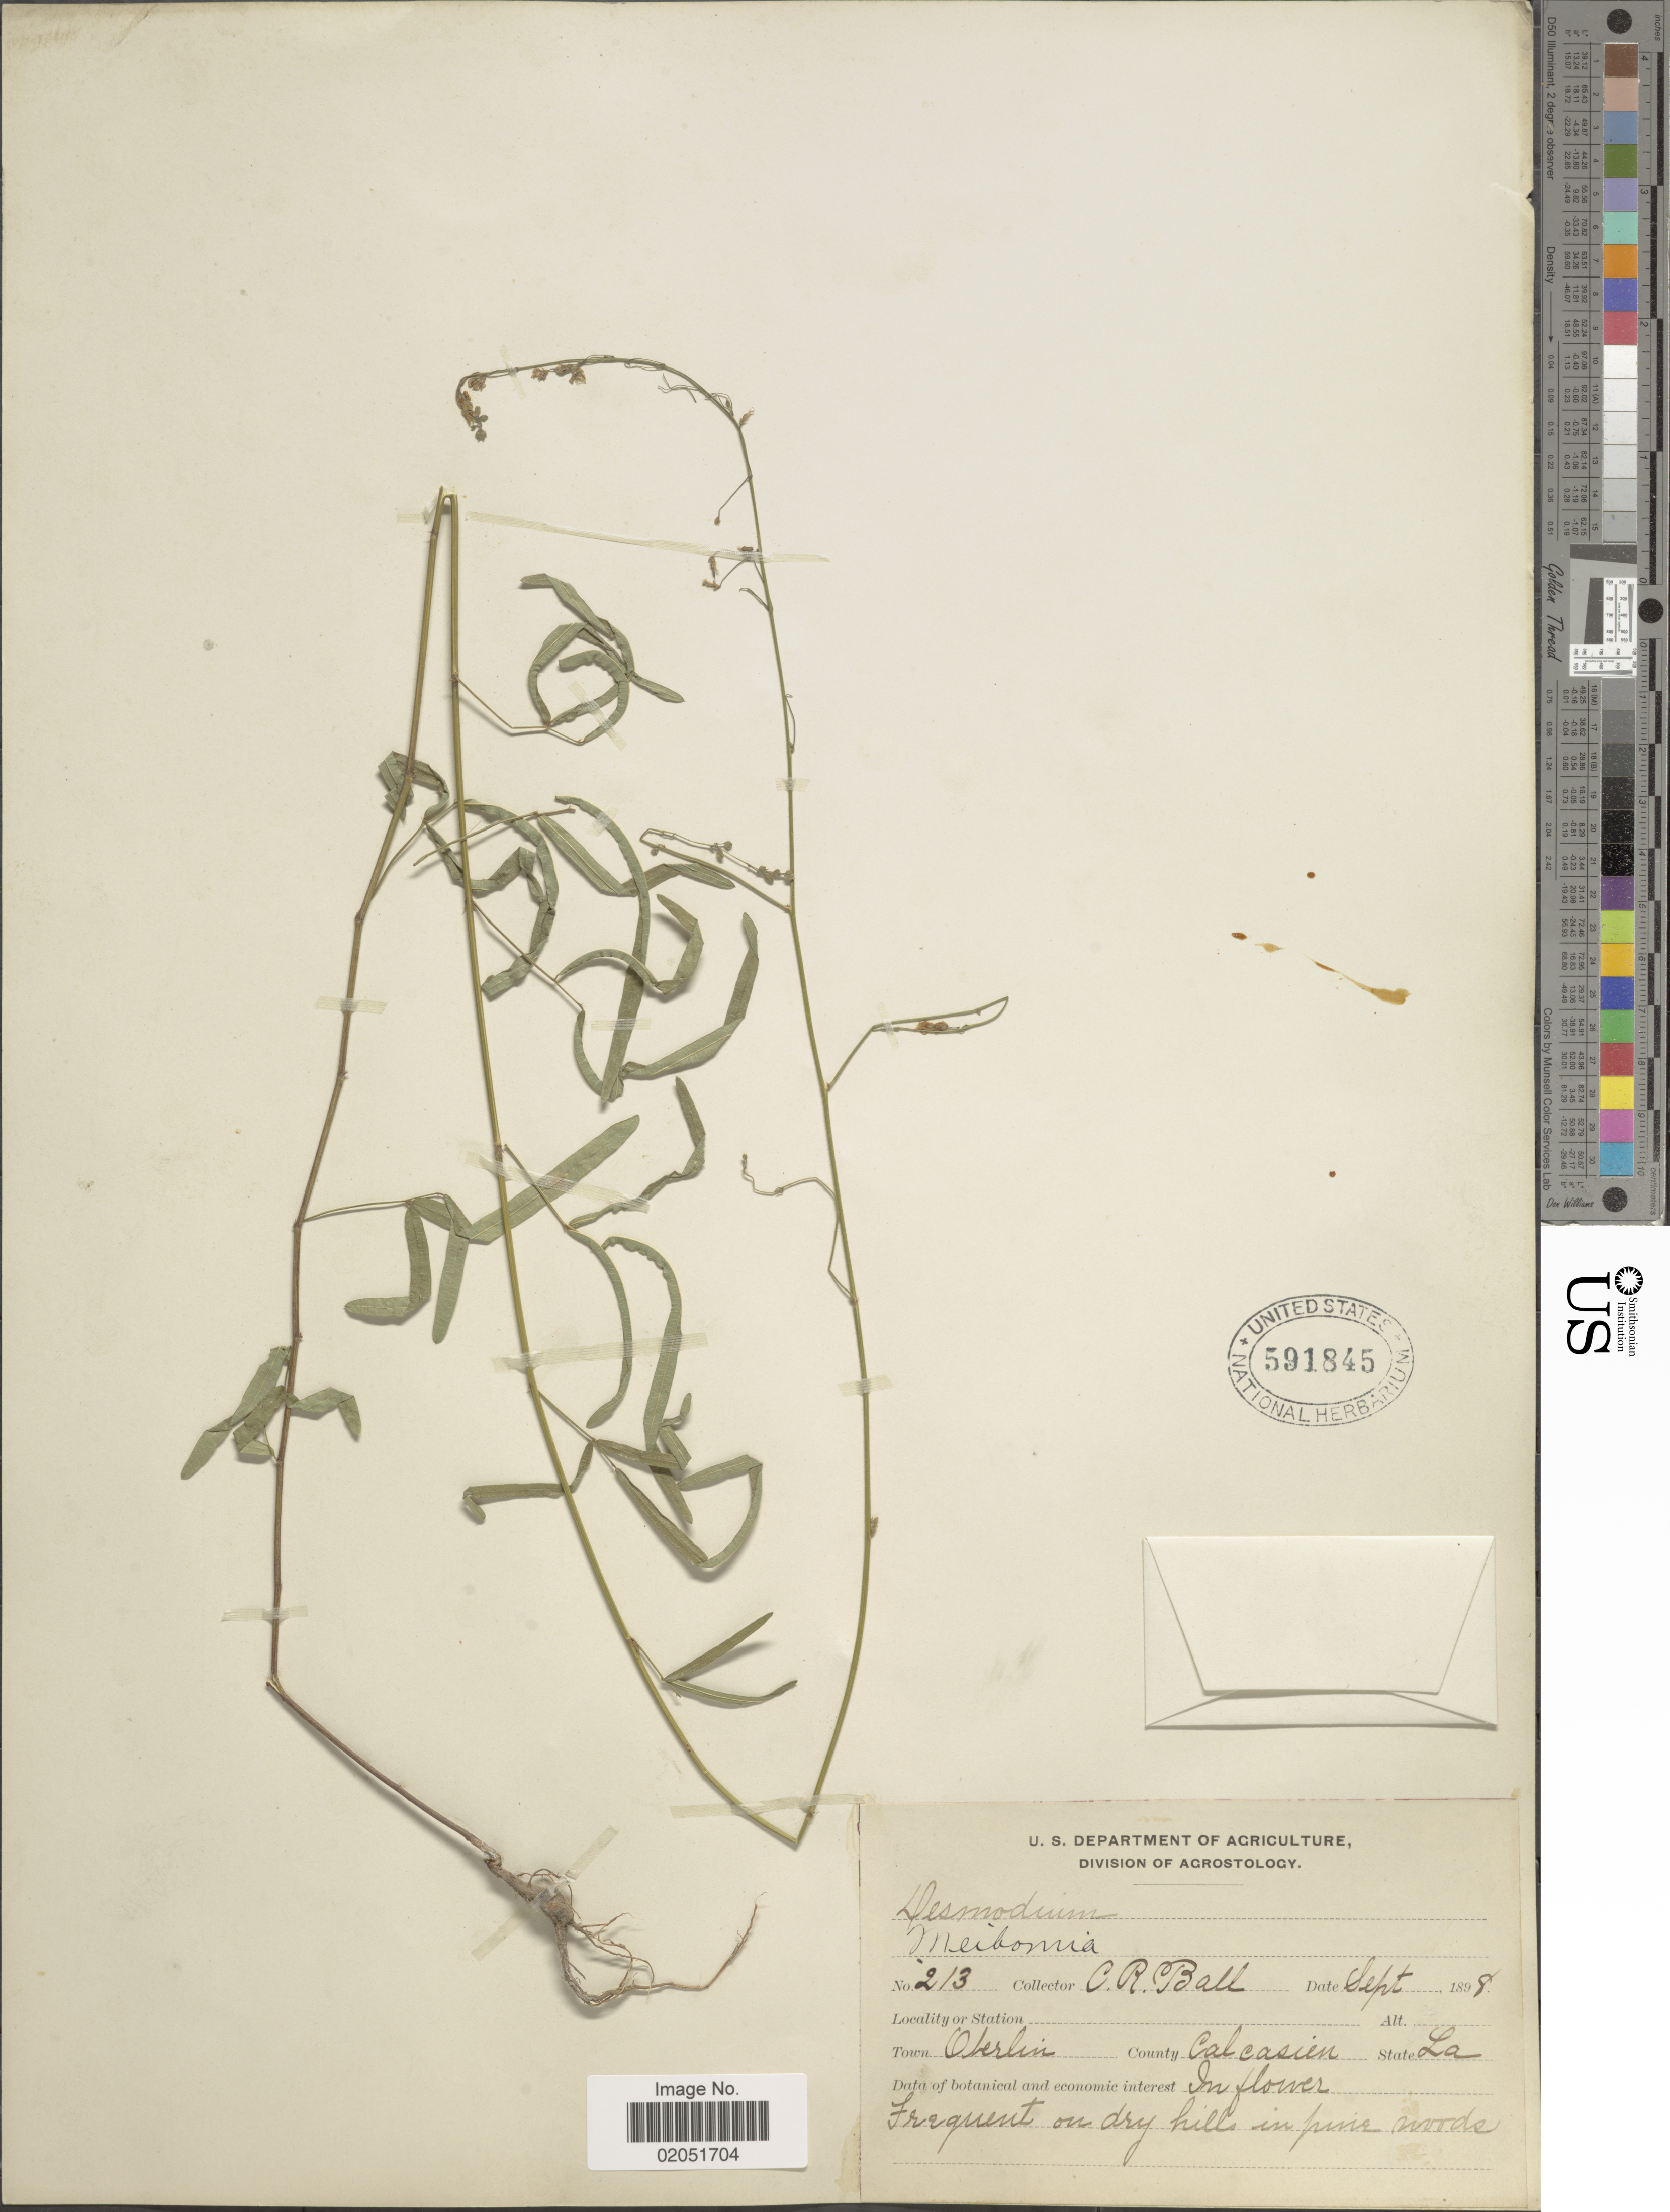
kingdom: Plantae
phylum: Tracheophyta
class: Magnoliopsida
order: Fabales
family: Fabaceae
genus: Desmodium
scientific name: Desmodium strictum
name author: (Pursh) DC.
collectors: C. R. Ball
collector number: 213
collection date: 1898-09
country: United States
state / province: Louisiana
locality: Town Oberlin, County Calcasieu, State La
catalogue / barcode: US 591845